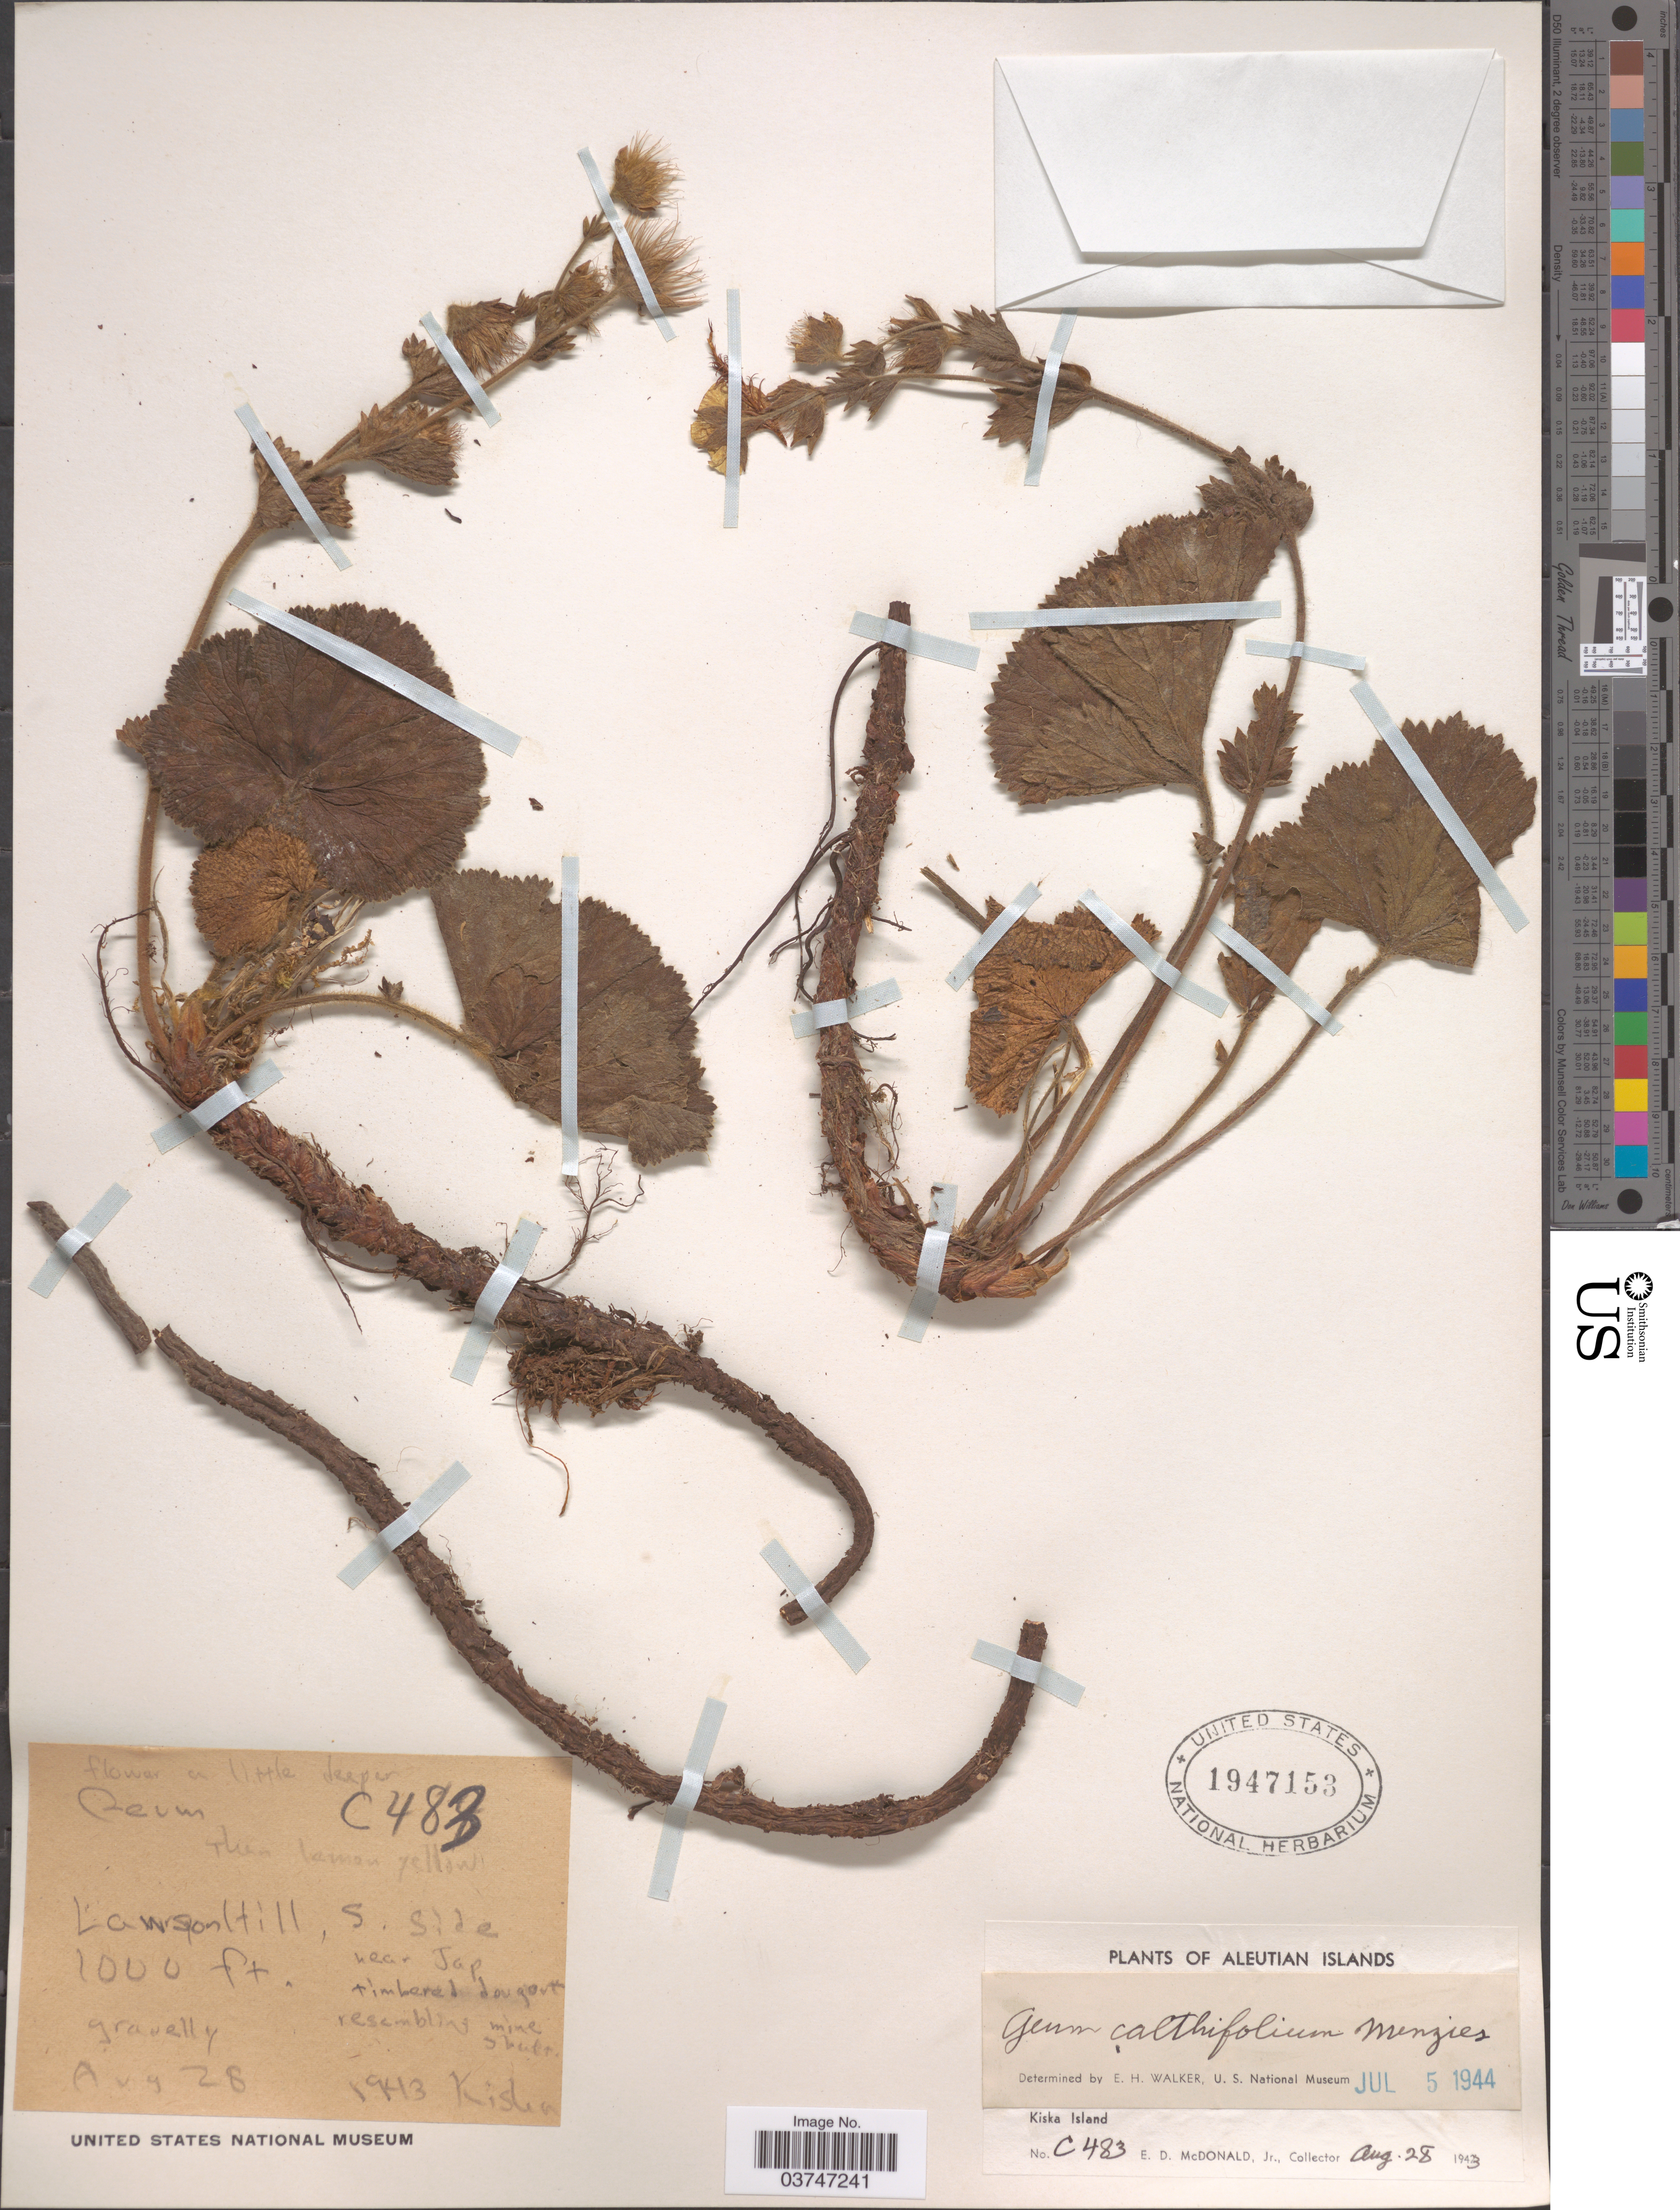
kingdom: Plantae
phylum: Tracheophyta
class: Magnoliopsida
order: Rosales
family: Rosaceae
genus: Geum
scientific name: Geum calthifolium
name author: Menzies ex Sm.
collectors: E. D. McDonald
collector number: C483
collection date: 1943-08-28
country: United States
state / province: Alaska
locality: Aleutian Islands. Kiska Island. Lawson Hill.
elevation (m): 305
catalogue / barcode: US 1947153